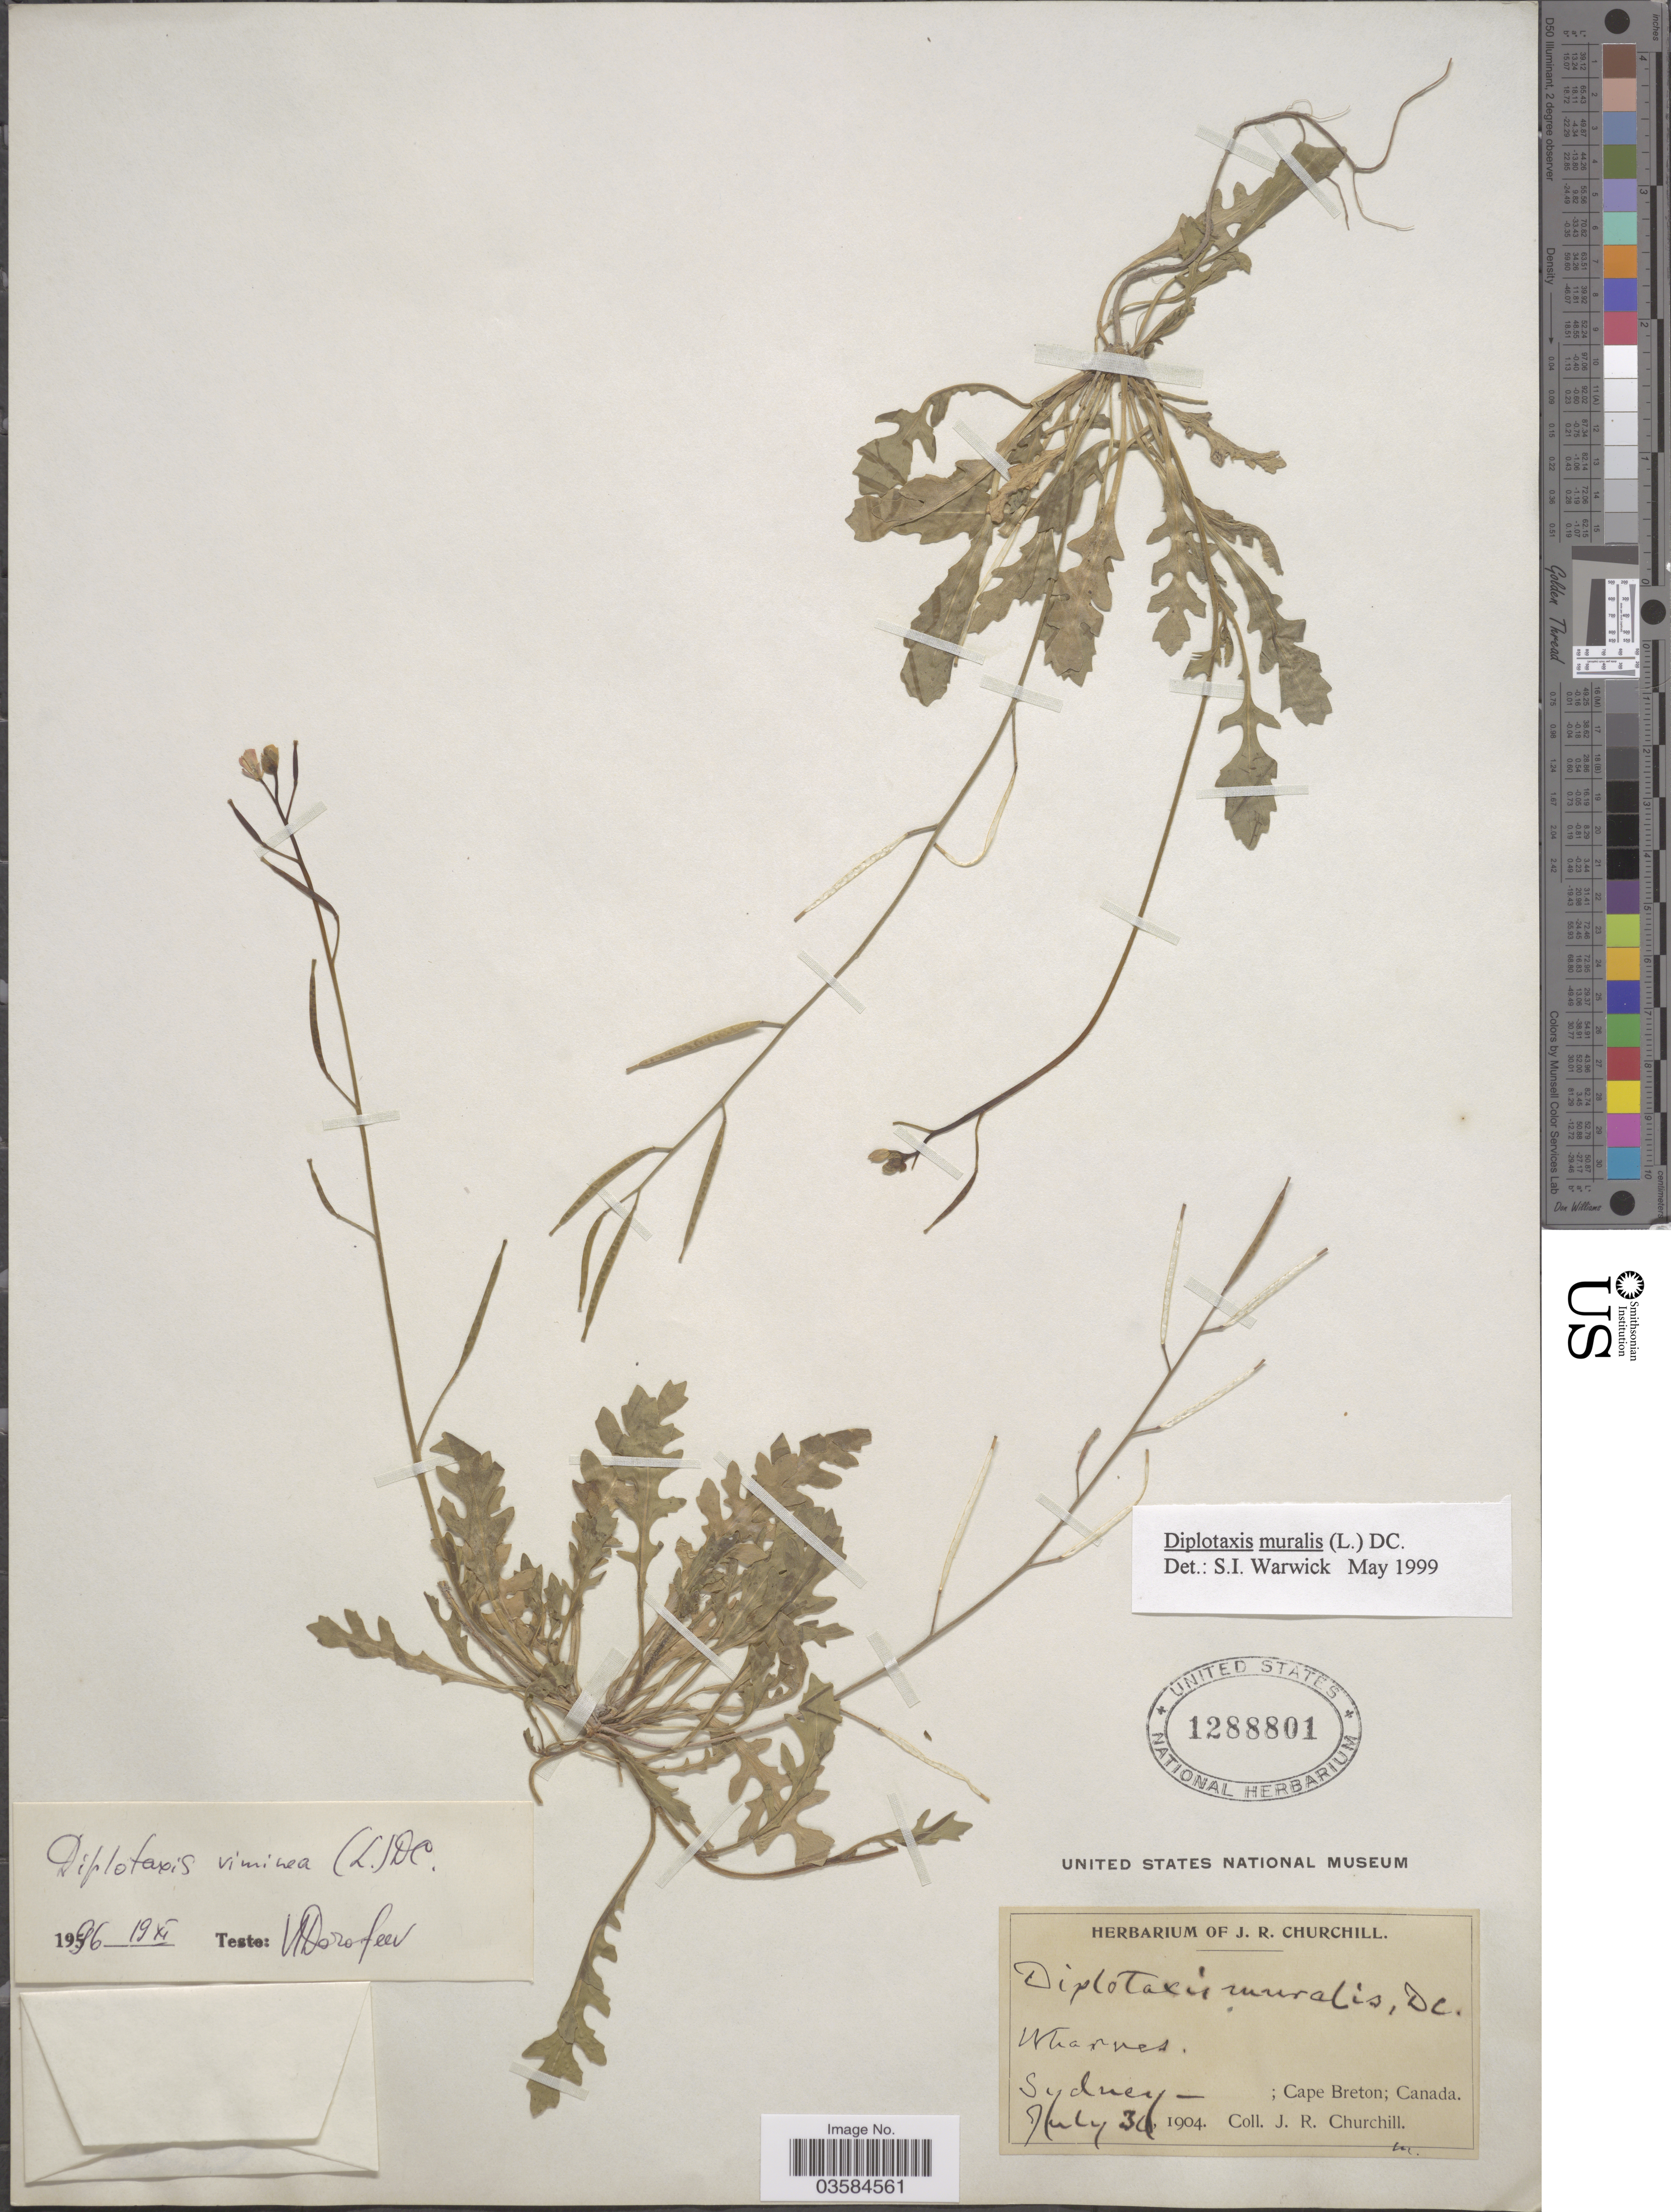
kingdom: Plantae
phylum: Tracheophyta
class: Magnoliopsida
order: Brassicales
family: Brassicaceae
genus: Diplotaxis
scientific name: Diplotaxis muralis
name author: (L.) DC.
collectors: J. Churchill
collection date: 1904-07-30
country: Canada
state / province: Nova Scotia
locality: Wharves. Sydney.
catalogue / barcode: US 1288801